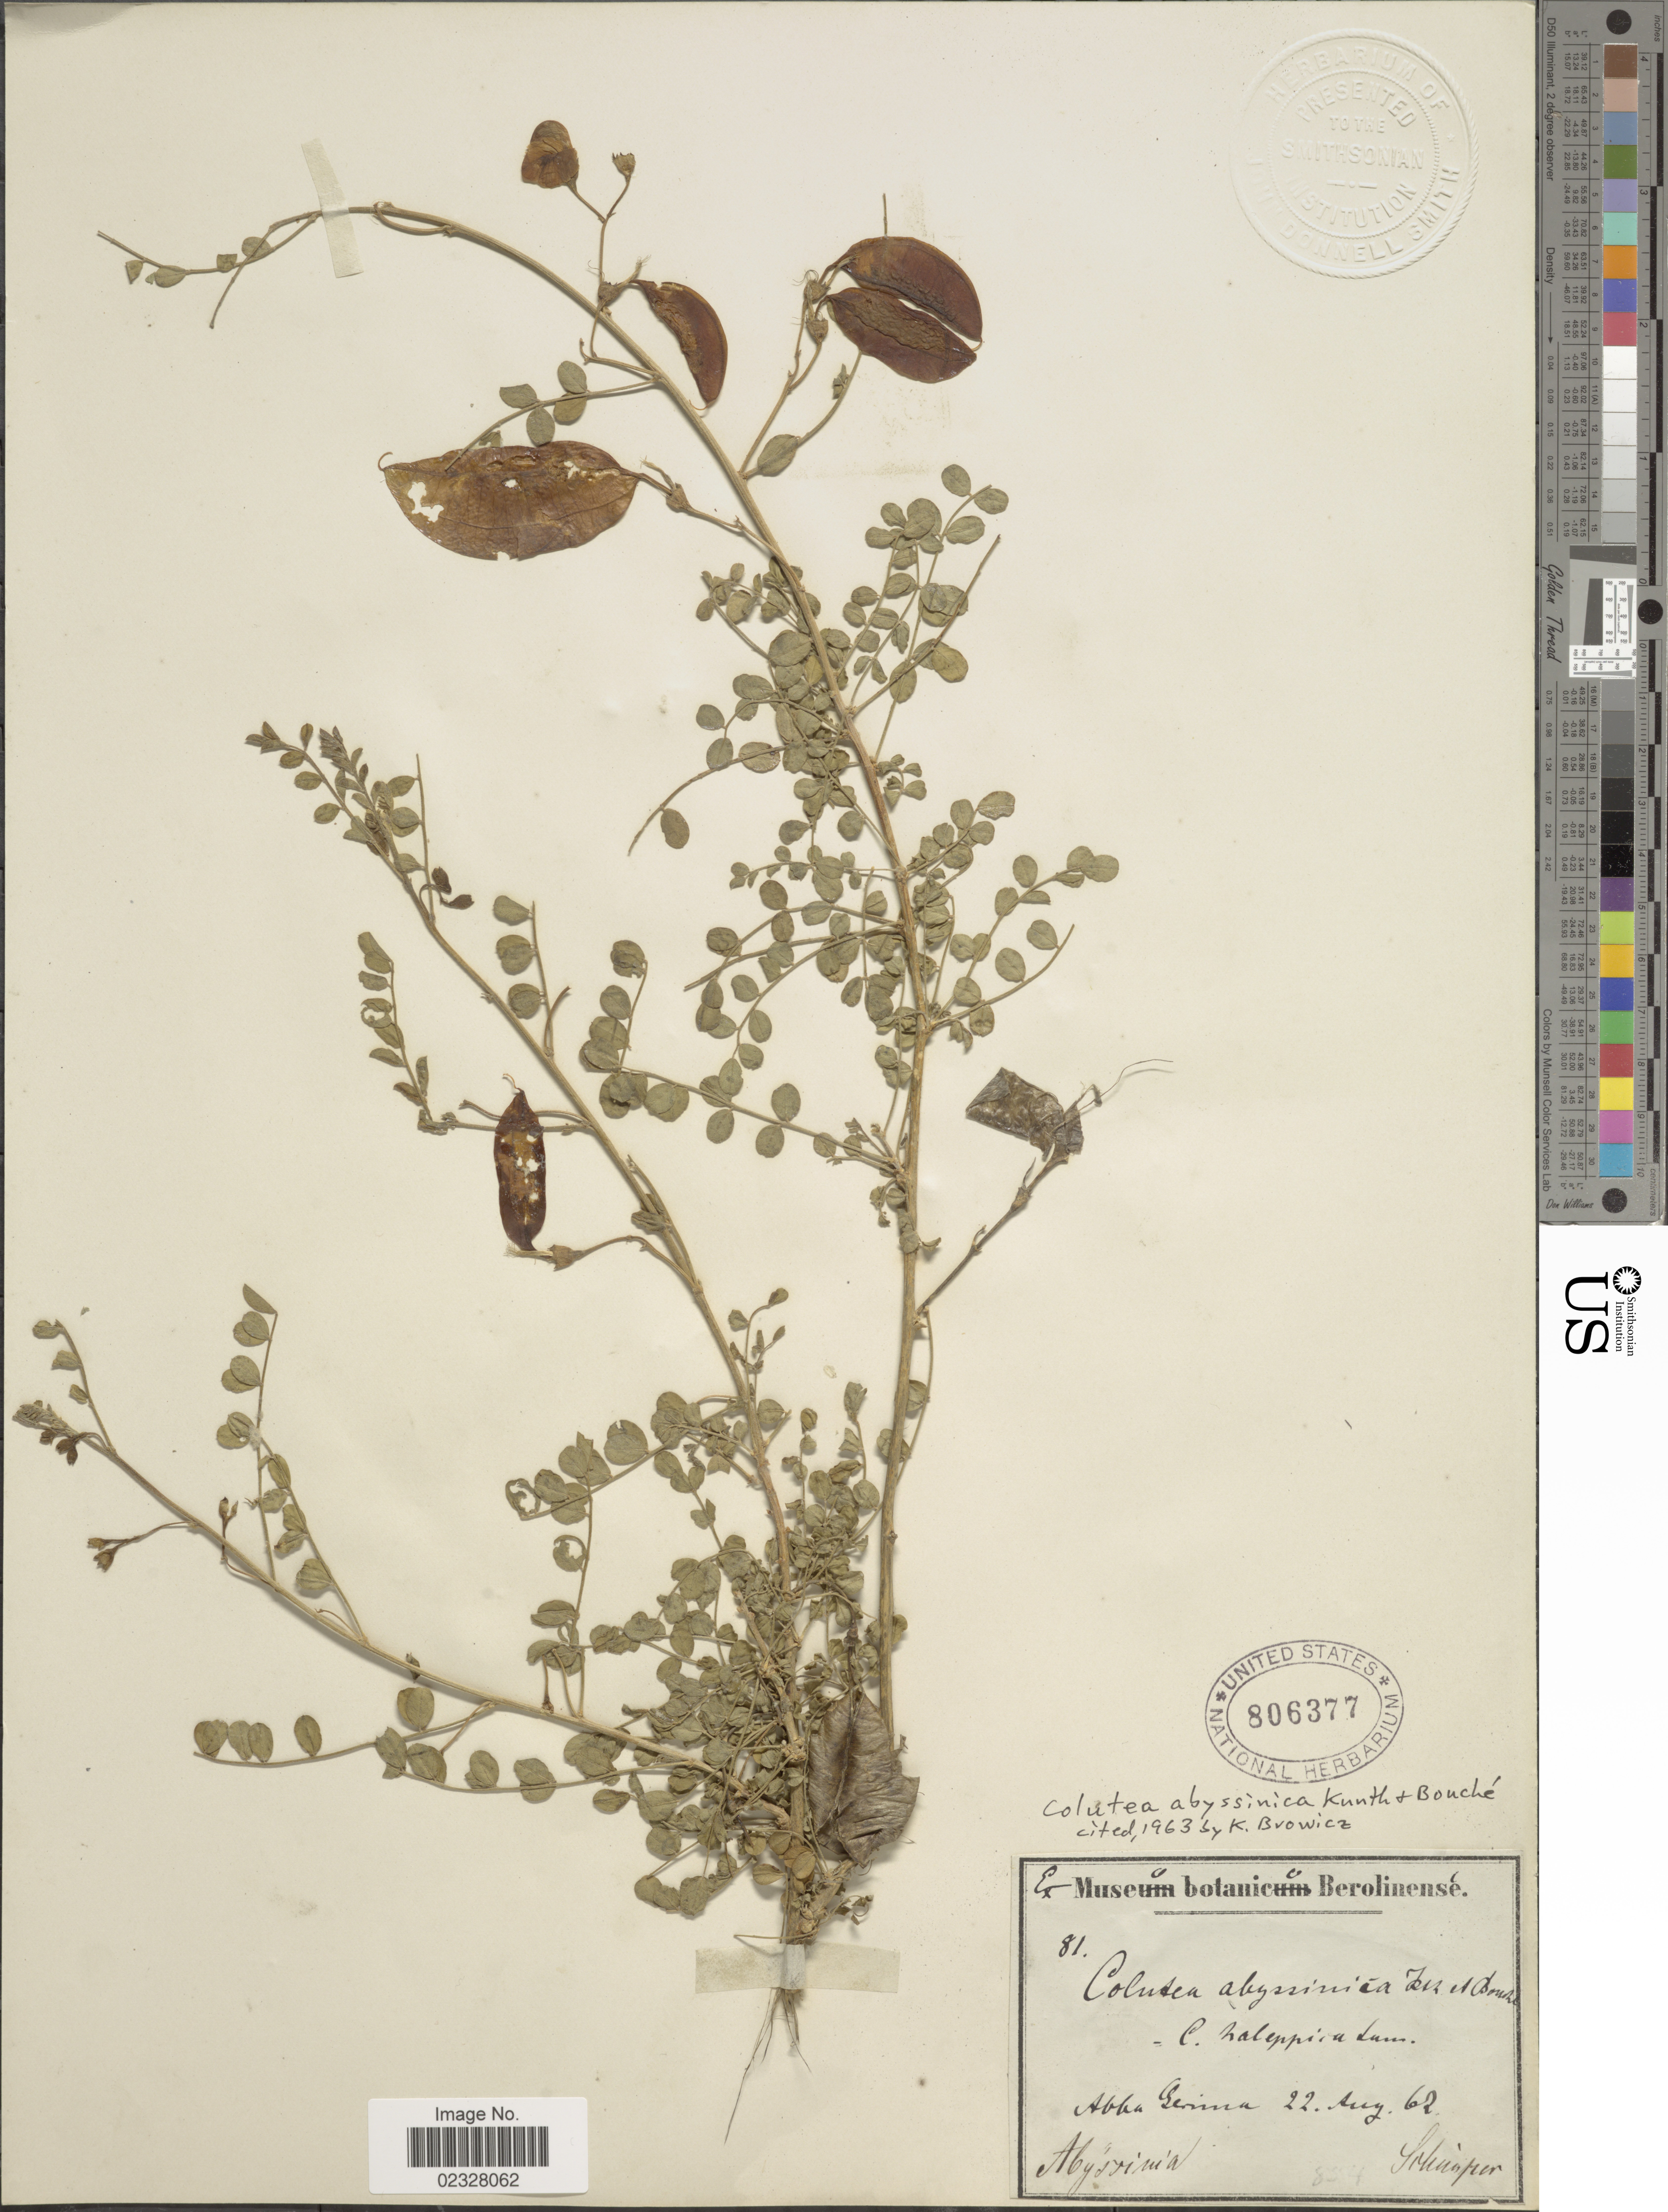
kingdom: Plantae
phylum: Tracheophyta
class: Magnoliopsida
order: Fabales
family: Fabaceae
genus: Colutea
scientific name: Colutea abyssinica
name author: Kunth & C.D. Bouché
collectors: -. Schimper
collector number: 81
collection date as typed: Transcribed d/m/y: 22/8/62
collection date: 1862-08-22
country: Ethiopia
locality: Aba Lemina. Abyssinia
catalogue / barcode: US 806377